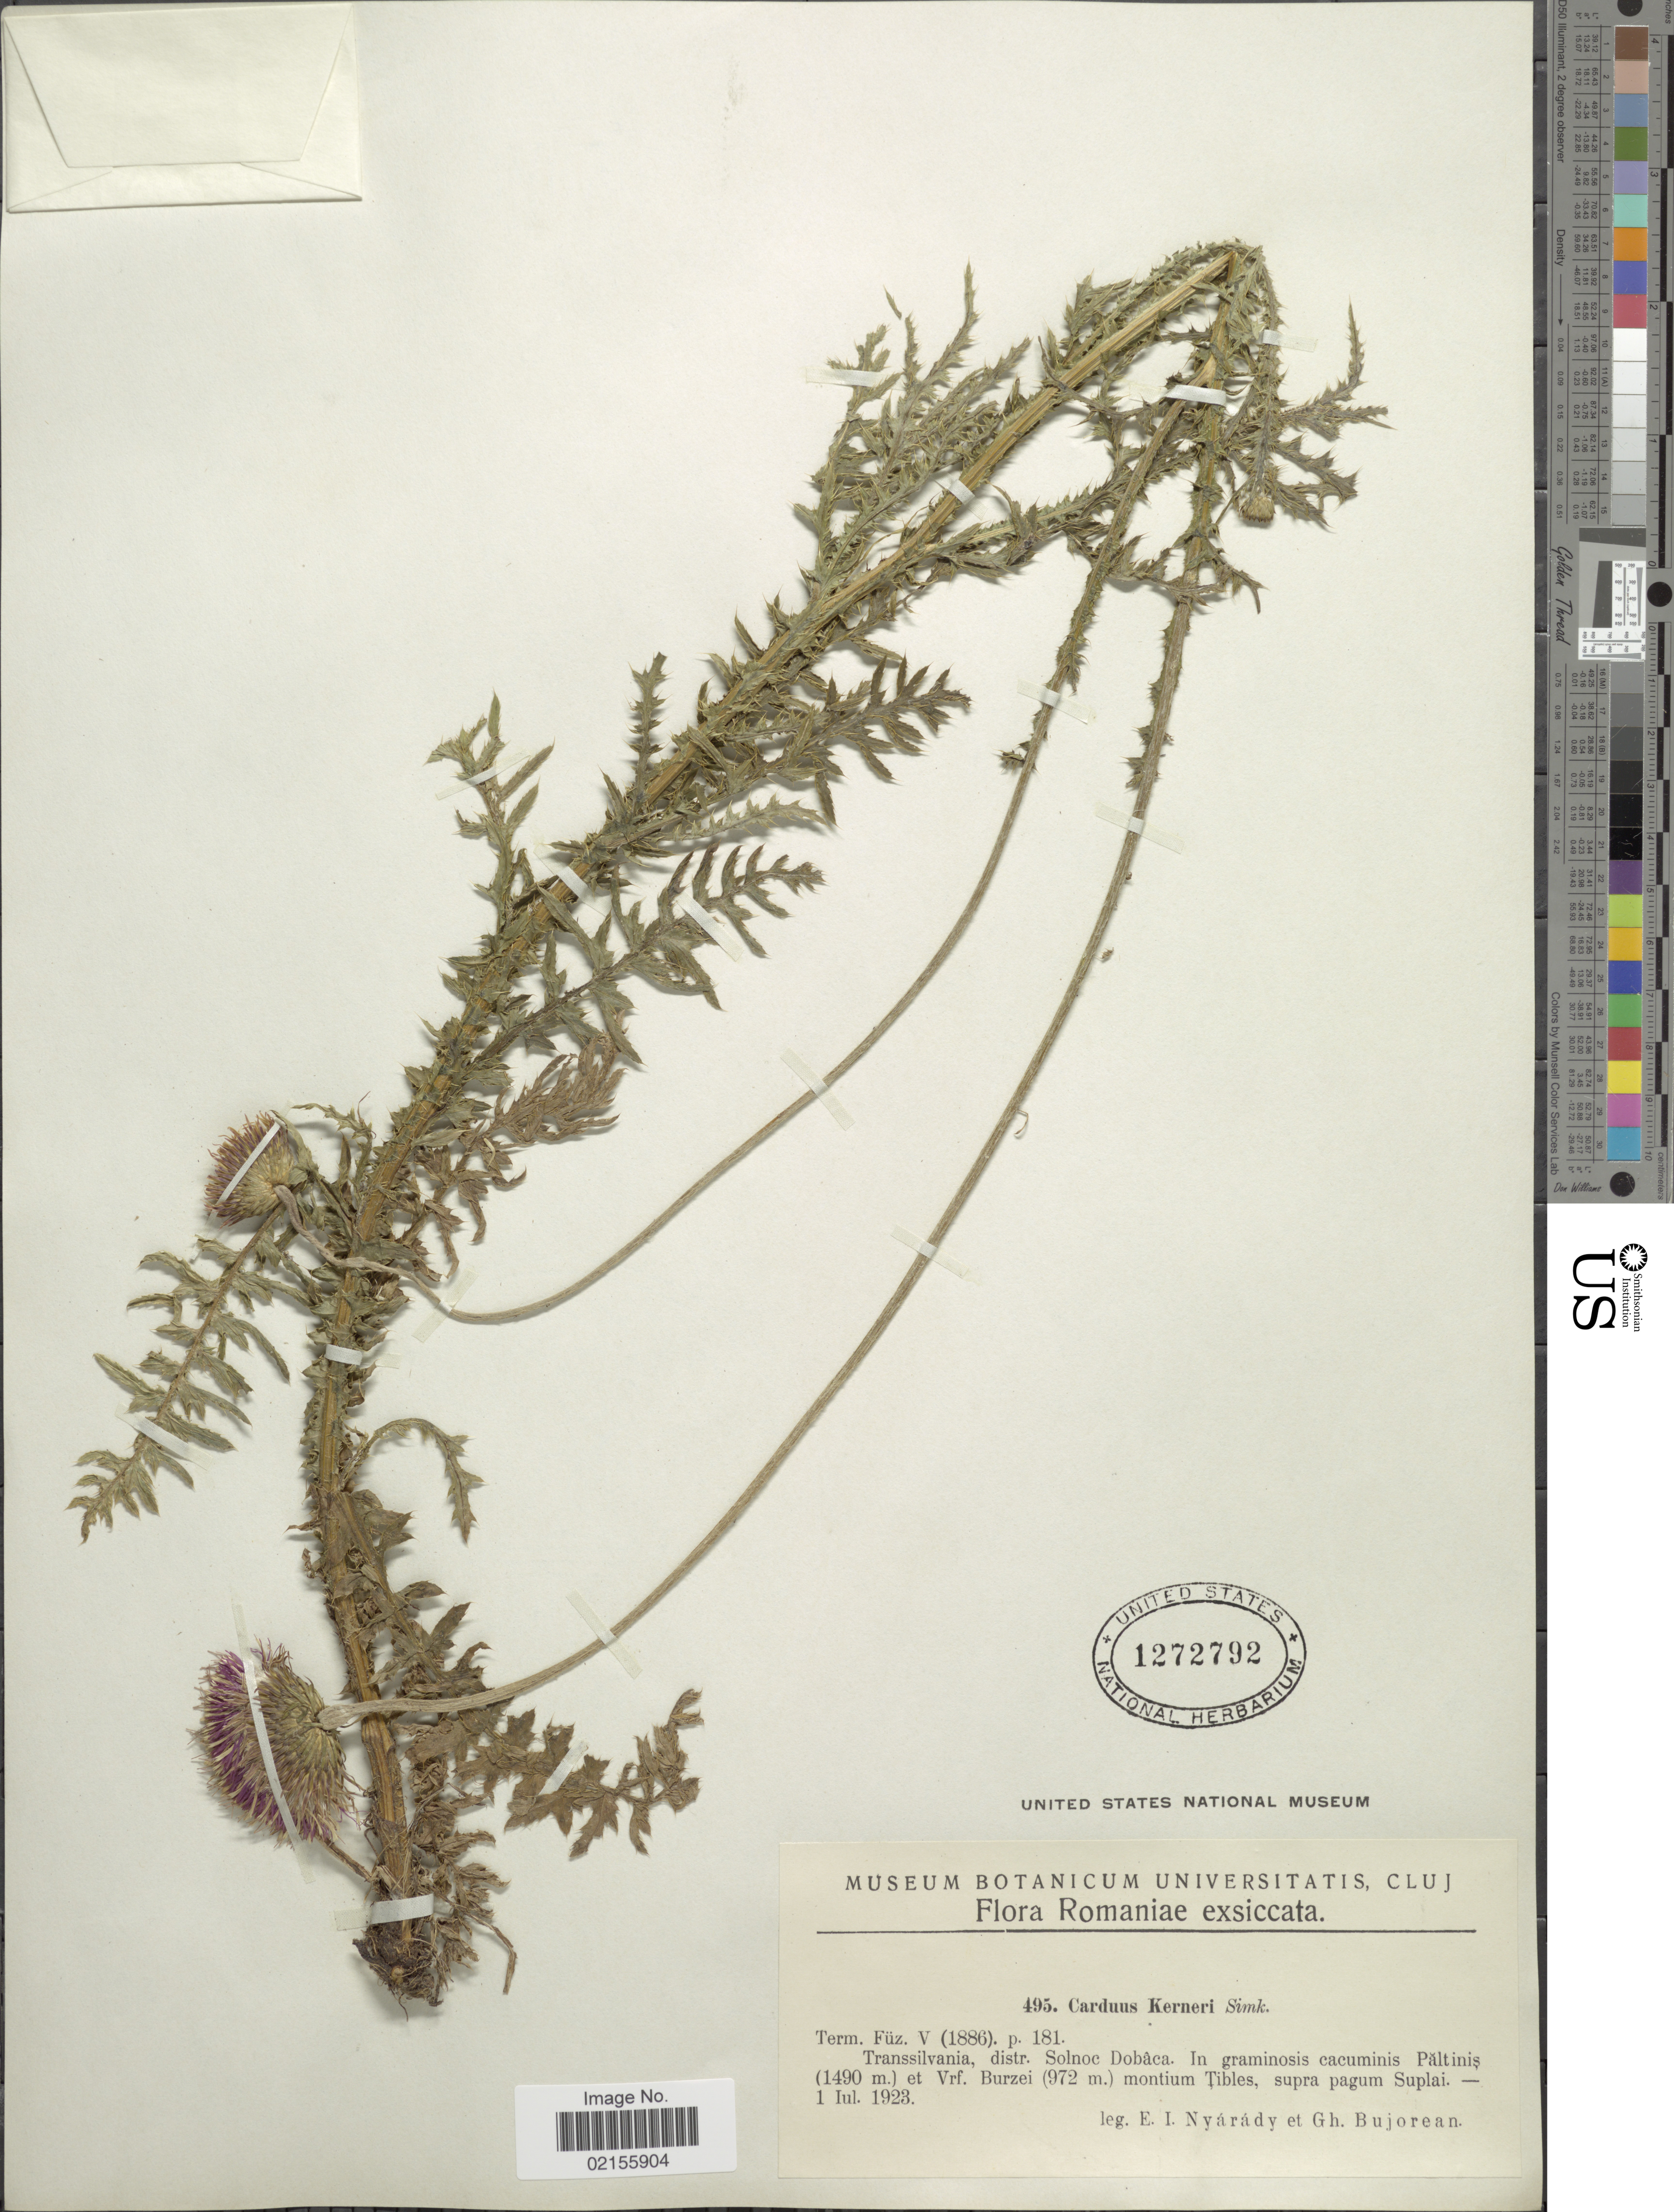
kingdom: Plantae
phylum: Tracheophyta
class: Magnoliopsida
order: Asterales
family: Asteraceae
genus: Carduus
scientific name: Carduus kerneri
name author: Simonk.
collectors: E. Nyárády & G. Bujorean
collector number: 495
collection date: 1923-07-01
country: Romania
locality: Tramssilvania, distr Solnoc Dobâca. In gramisnosis cacuminis Paltini et Vrf Burzei montium Tibles, supra pagum Suplai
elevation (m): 972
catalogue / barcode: US 1272792